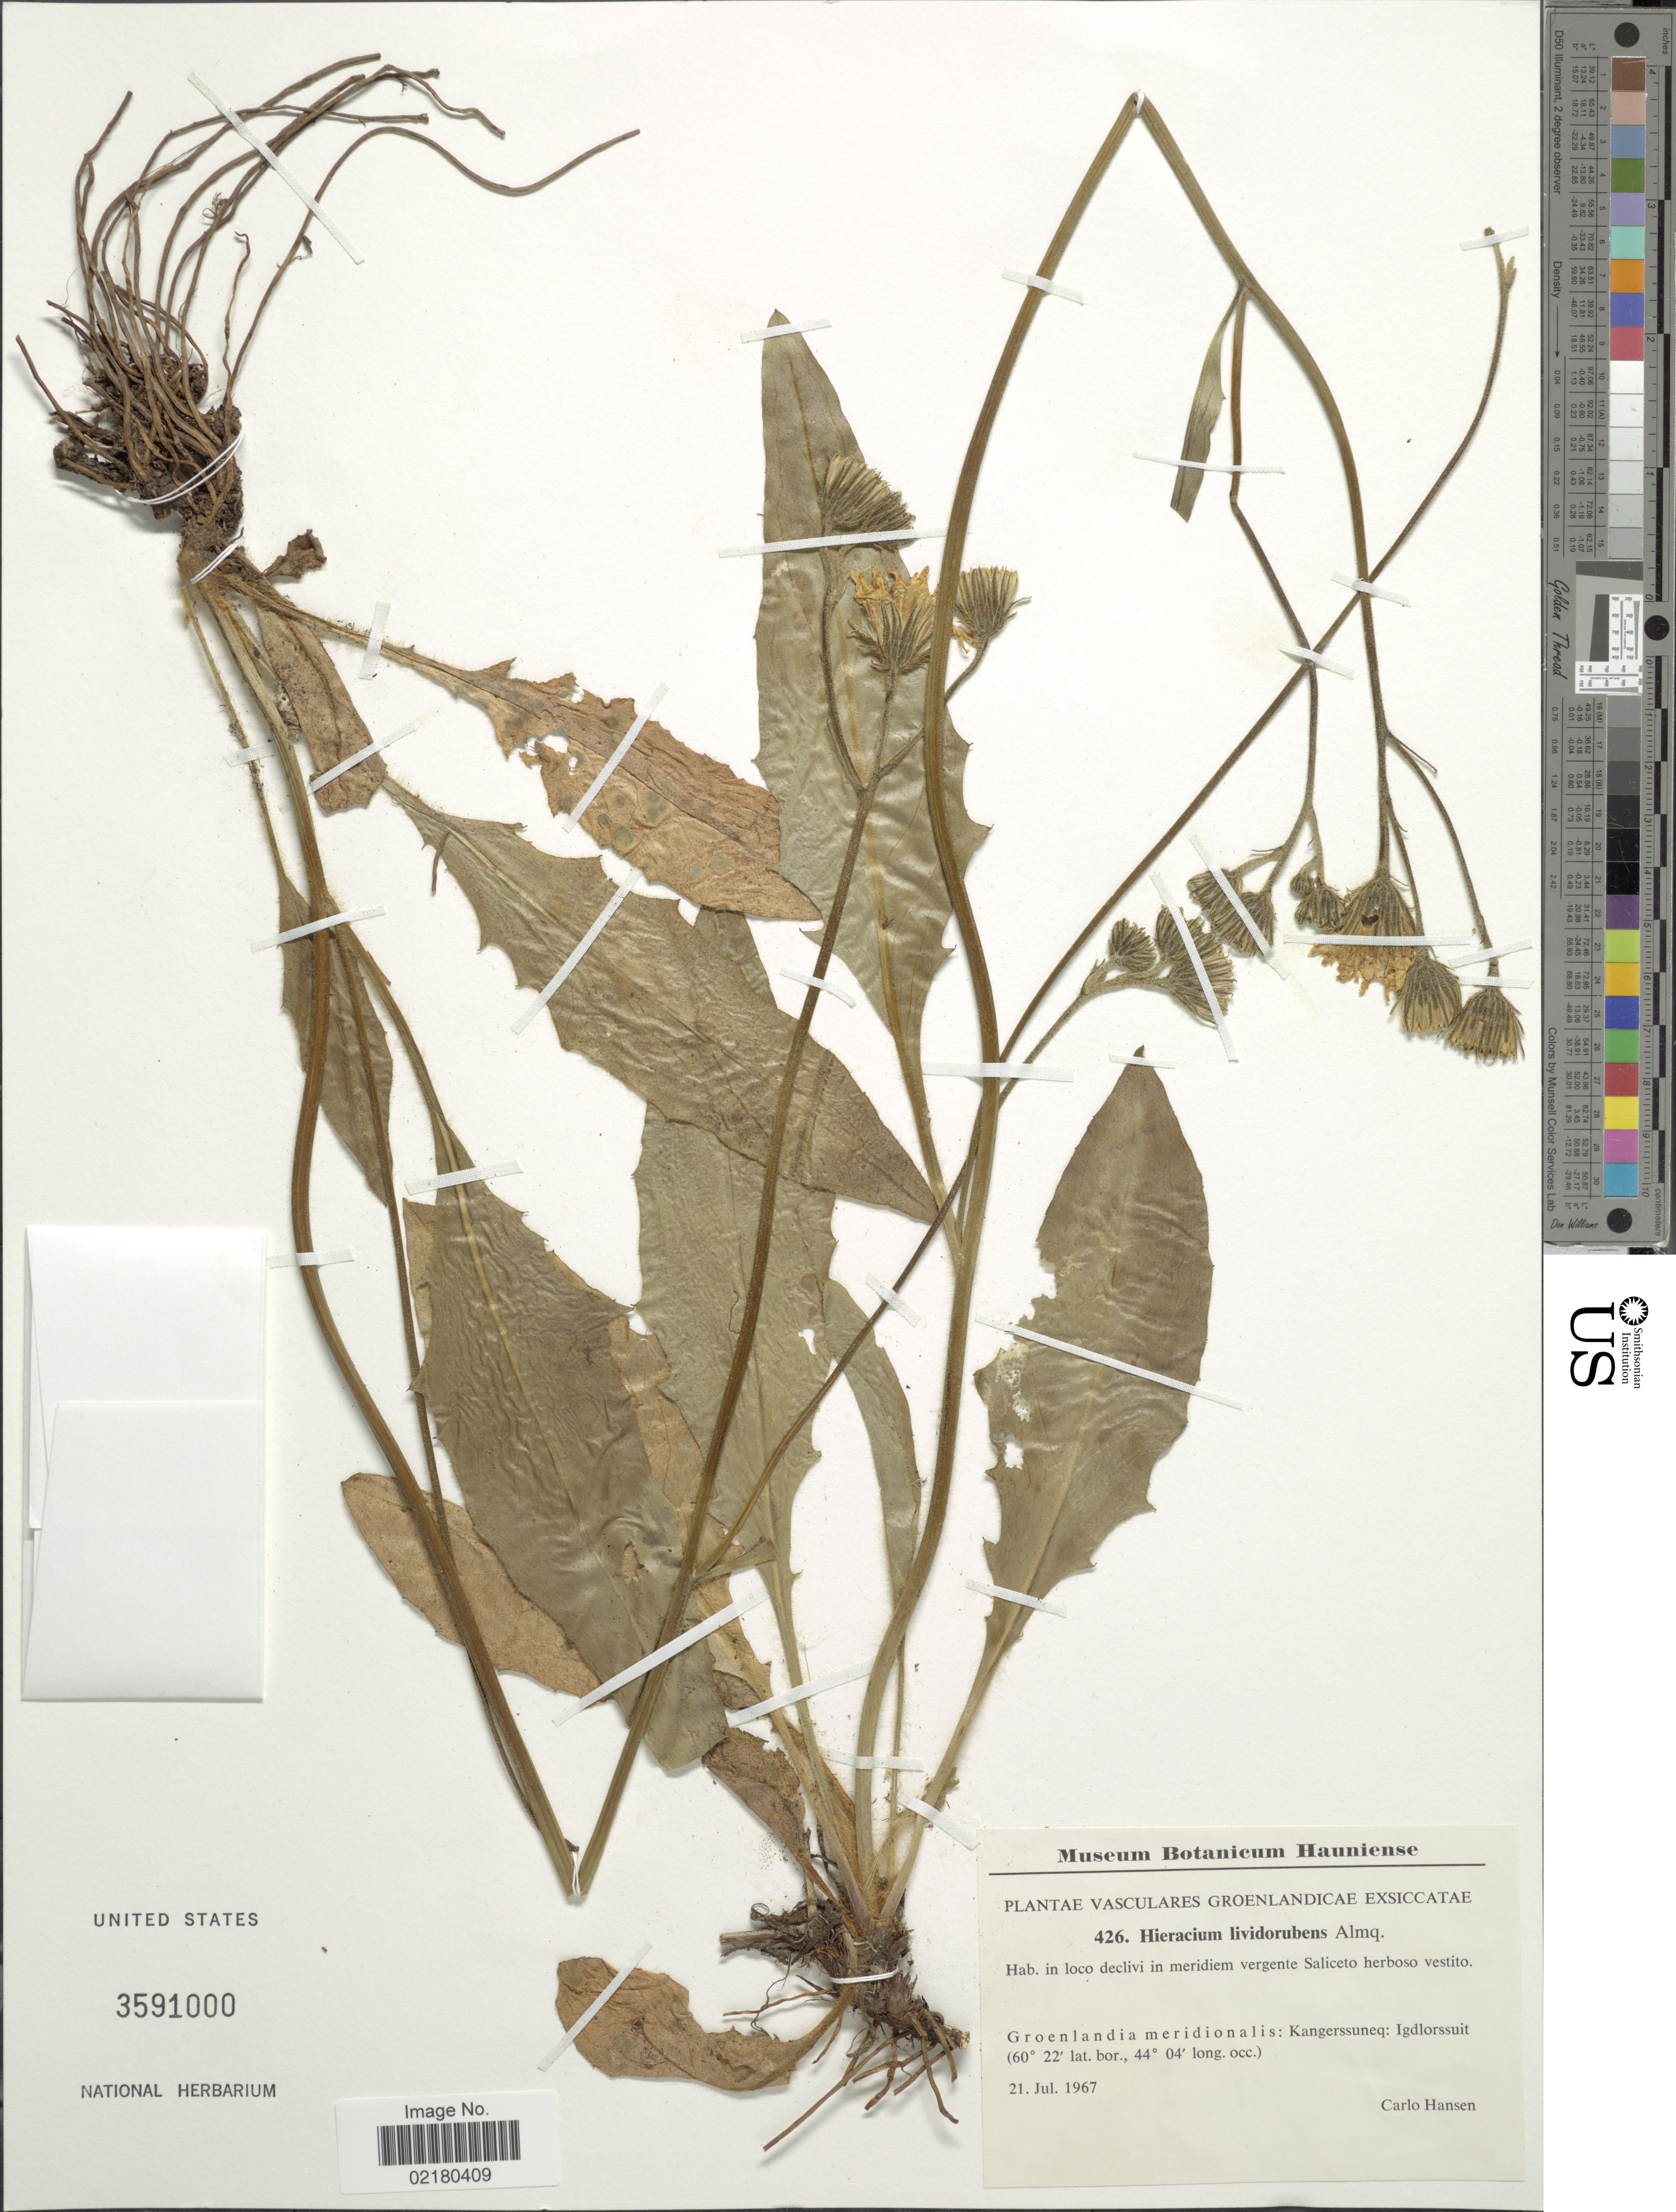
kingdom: Plantae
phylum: Tracheophyta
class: Magnoliopsida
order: Asterales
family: Asteraceae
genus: Hieracium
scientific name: Hieracium lividorubens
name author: (Almquist) Elfstr.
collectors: C. Hansen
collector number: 426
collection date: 1967-07-21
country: Greenland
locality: Vasculares Groenlandicae, Groenladia meridionalis: Kangerssuneq: Igdlorssuit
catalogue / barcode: US 3591000